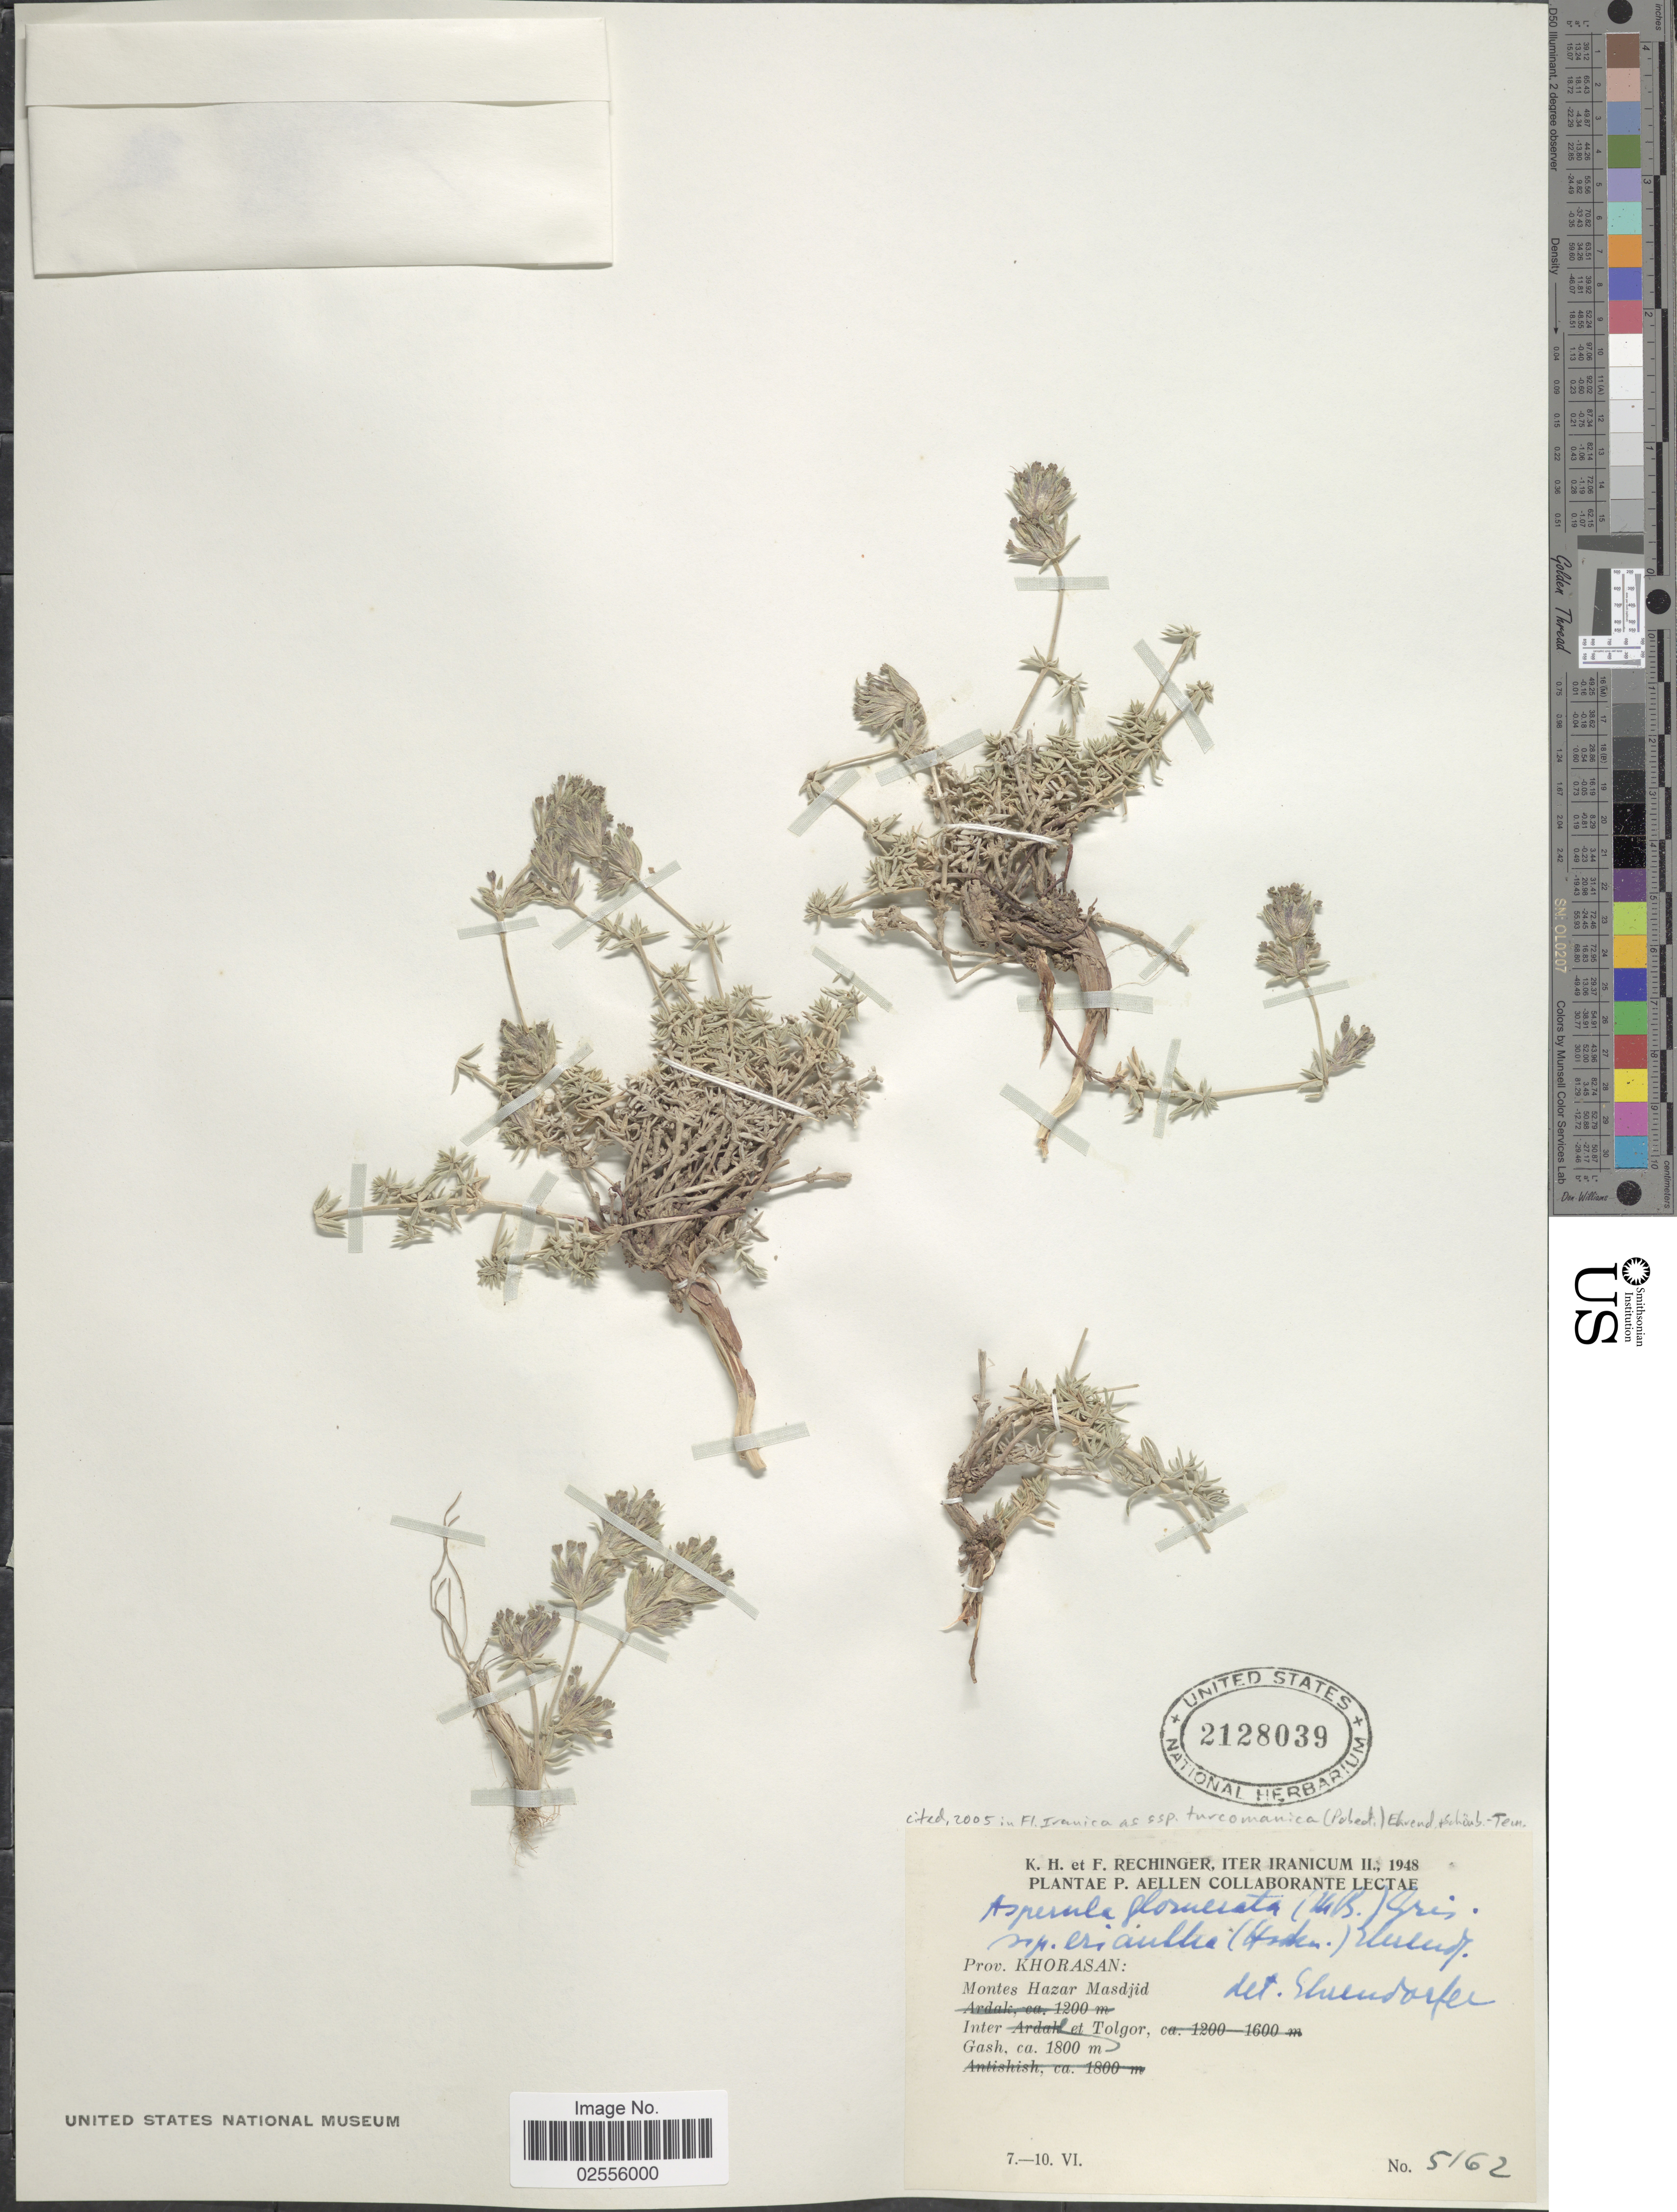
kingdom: Plantae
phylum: Tracheophyta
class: Magnoliopsida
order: Gentianales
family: Rubiaceae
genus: Asperula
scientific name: Asperula glomerata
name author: (M. Bieb.) Griseb.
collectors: P. Aellen, K. H. Rechinger & F. Rechinger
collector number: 5162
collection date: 1948-06-07/1948-06-10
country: Iran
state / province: Khorasan [obsolete]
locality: Iter Iranicum, Prov. Khorasan: Montes Hazar Masdjid, Inter Tolgir, Gash.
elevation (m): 1800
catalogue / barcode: US 2128039